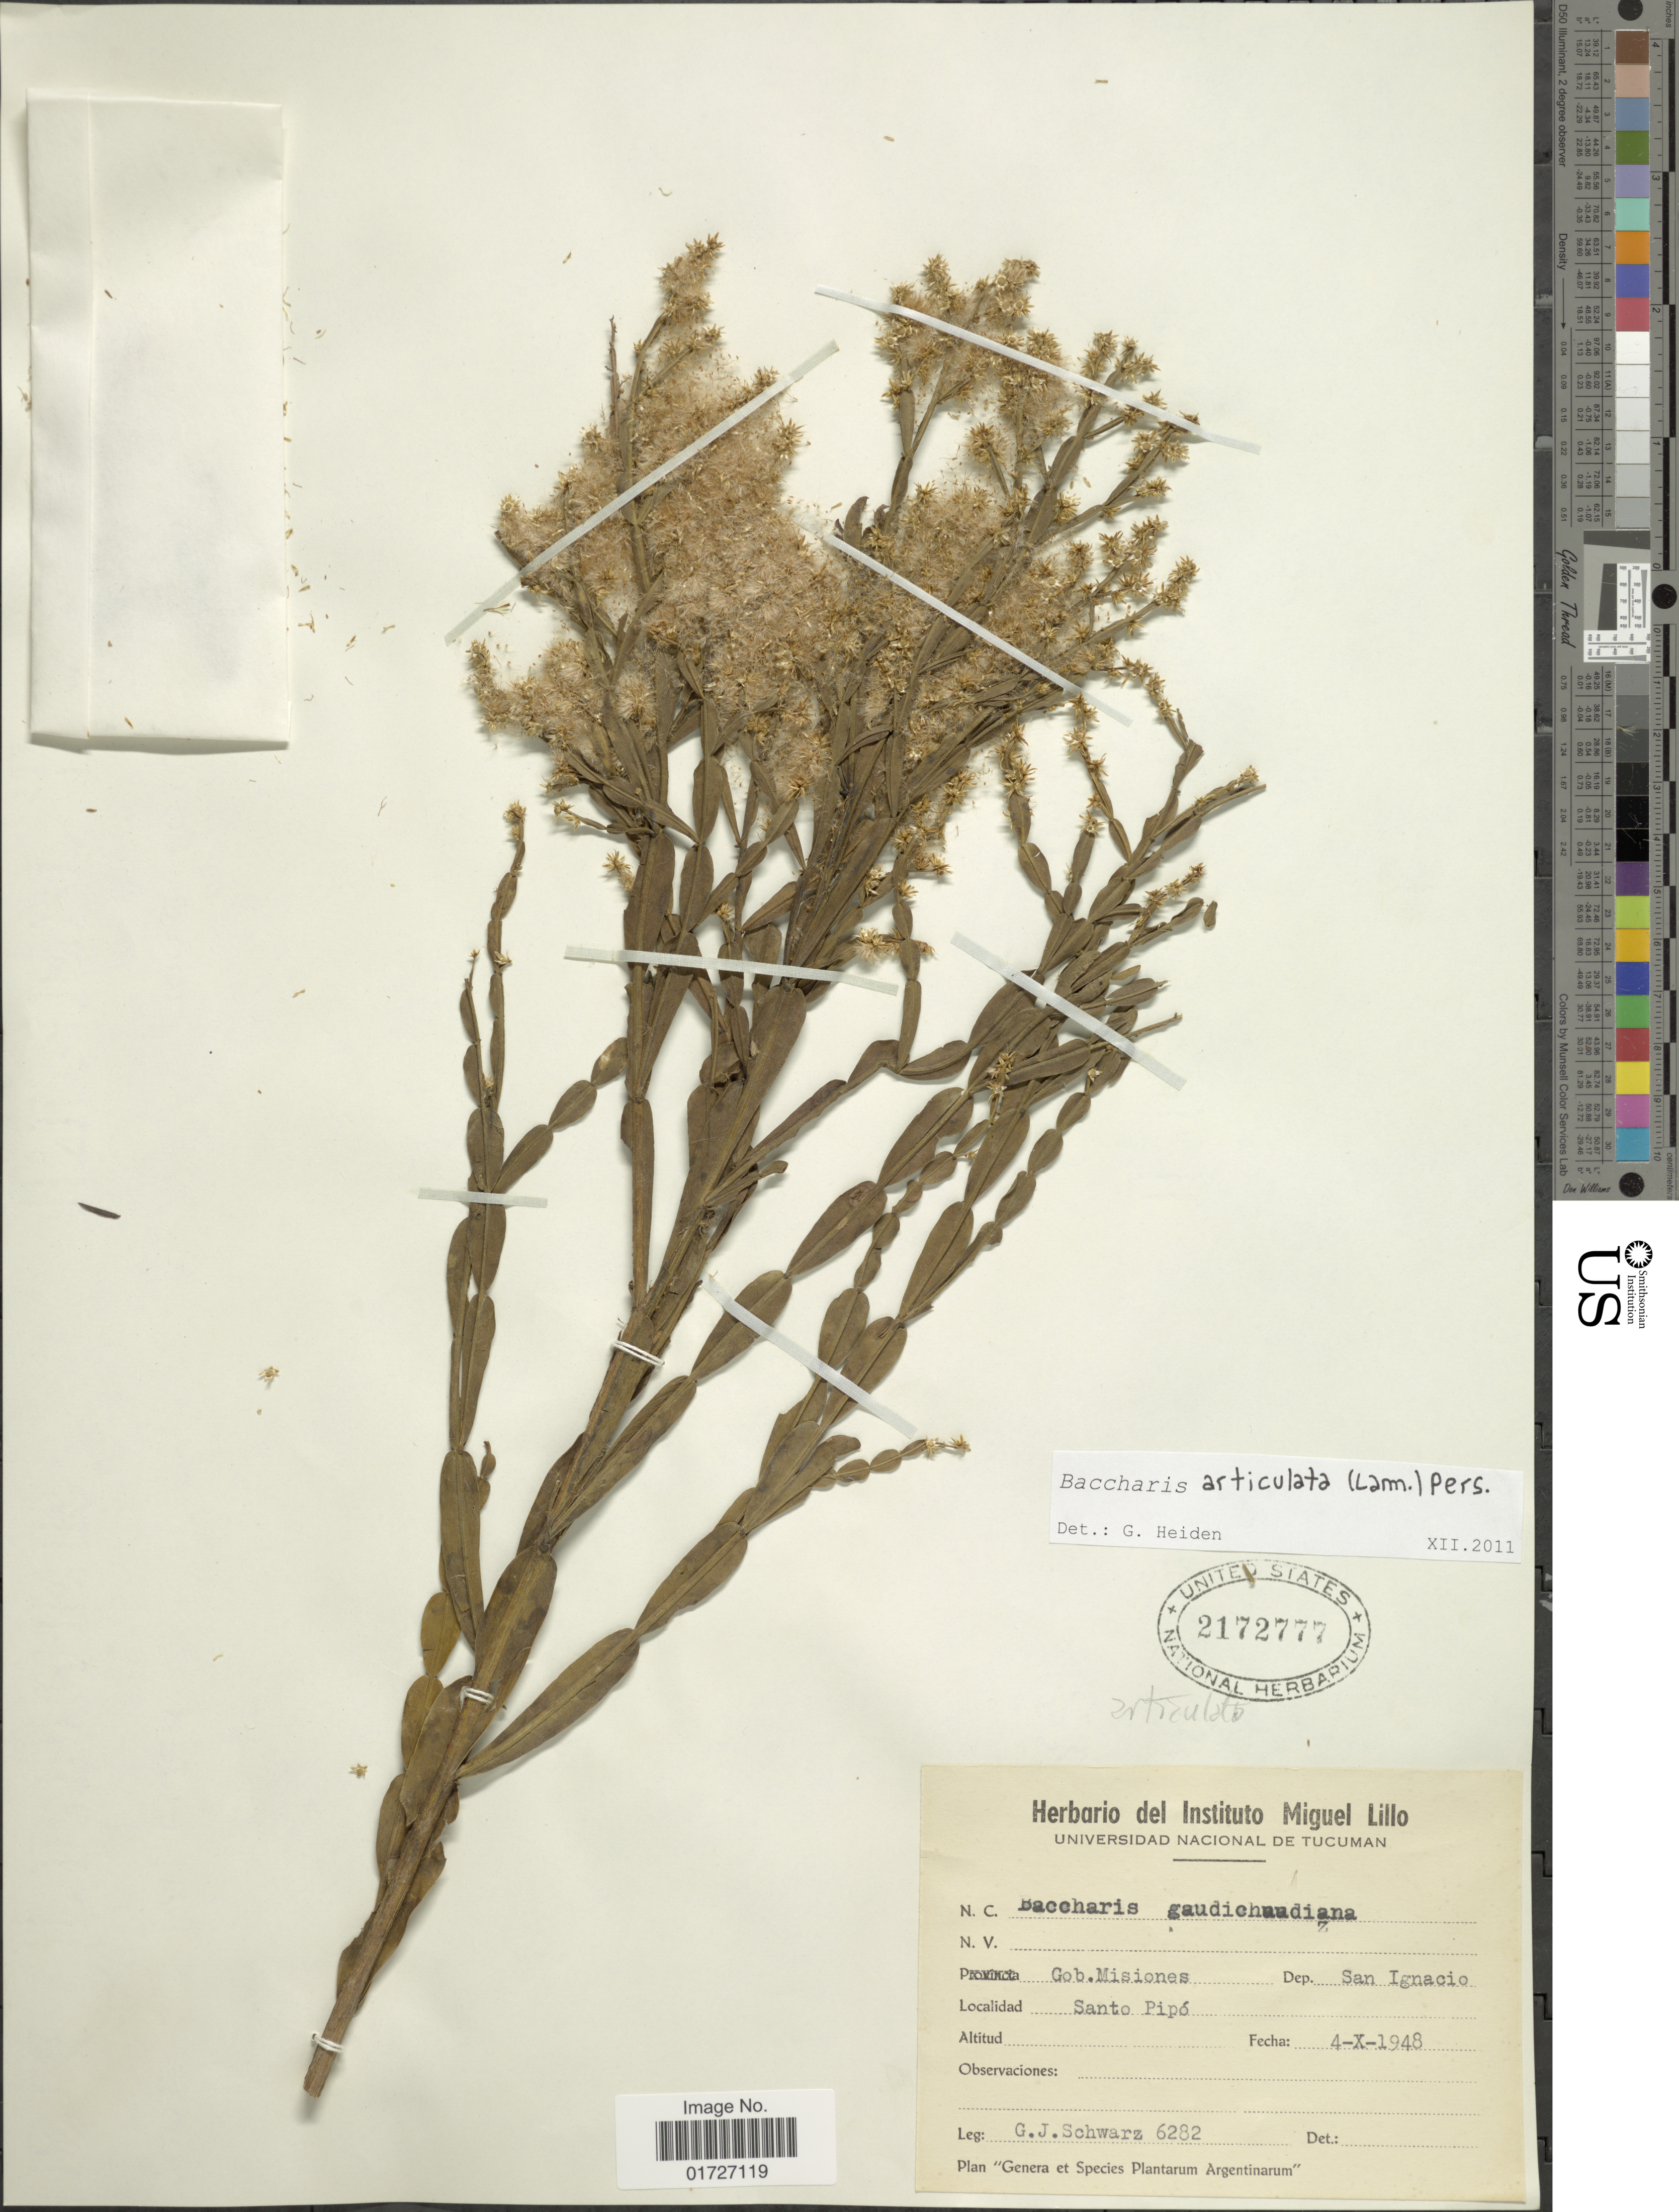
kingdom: Plantae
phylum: Tracheophyta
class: Magnoliopsida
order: Asterales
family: Asteraceae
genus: Baccharis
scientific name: Baccharis articulata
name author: (Lam.) Pers.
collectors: G. J. Schwarz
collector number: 6282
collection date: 1948-10-04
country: Argentina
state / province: Misiones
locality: Dep. San Ignacio, Santo Pipo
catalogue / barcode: US 2172777